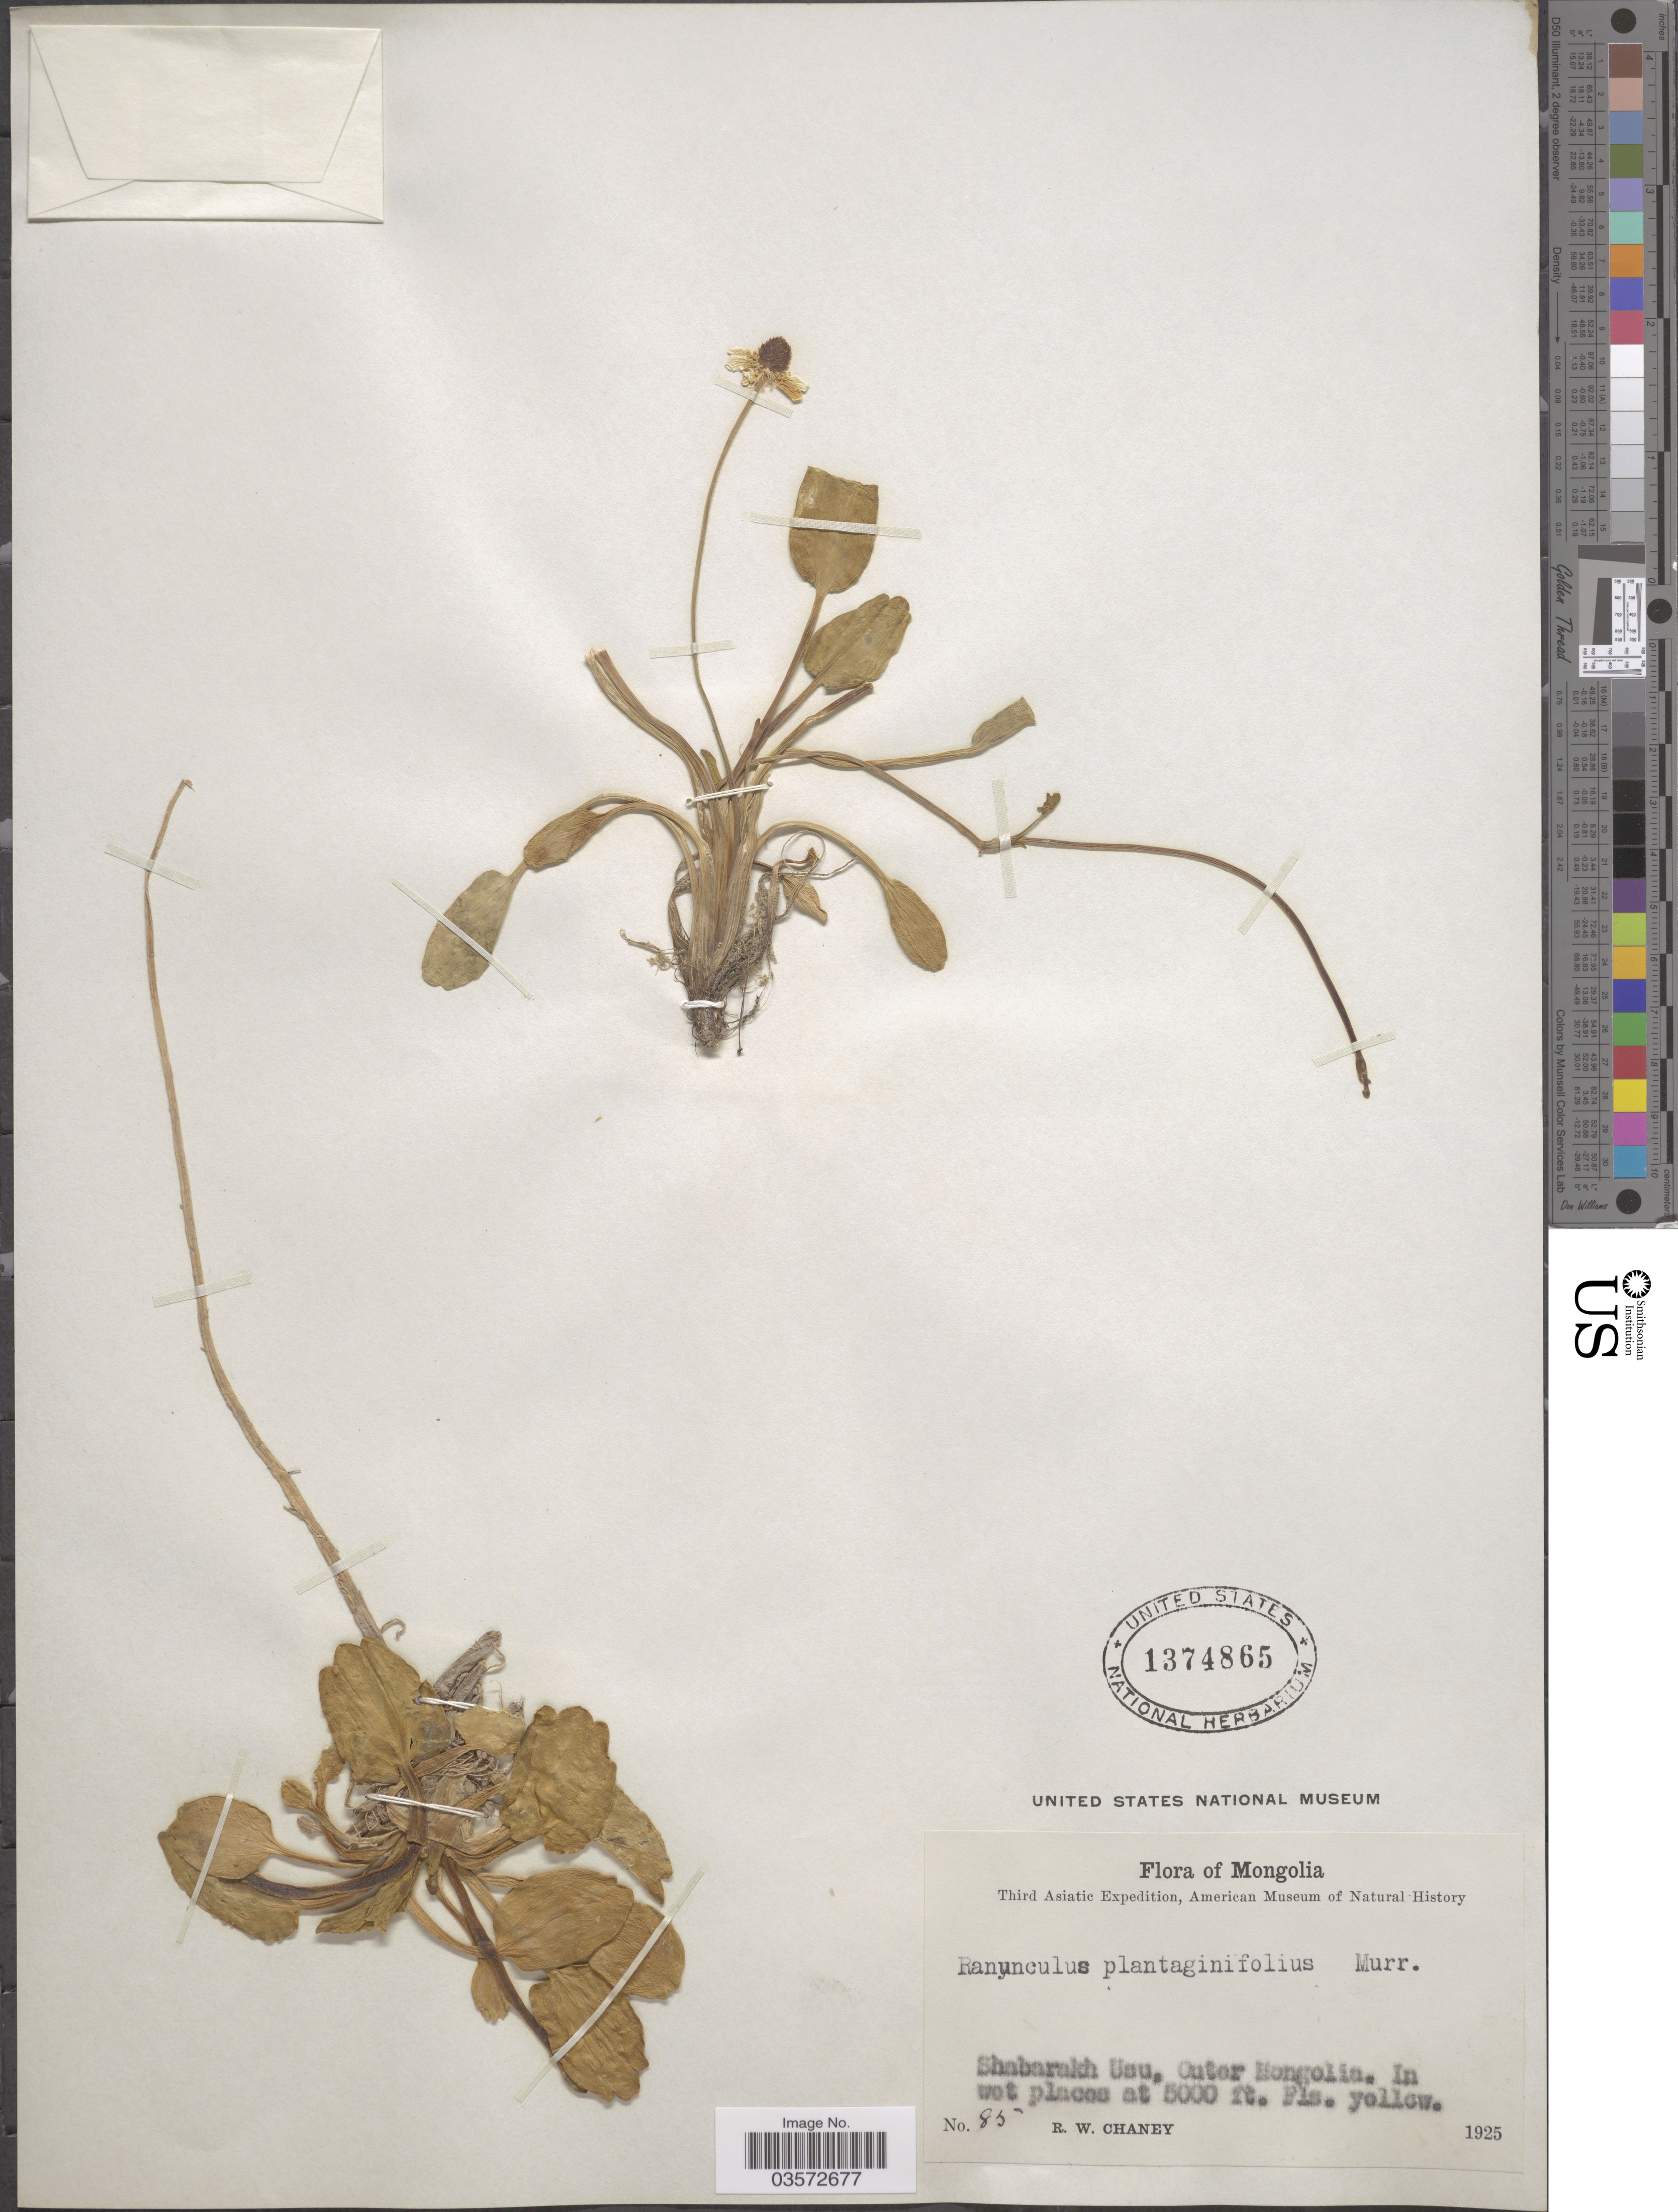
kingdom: Plantae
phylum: Tracheophyta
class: Magnoliopsida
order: Ranunculales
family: Ranunculaceae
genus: Ranunculus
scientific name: Ranunculus plantaginifolius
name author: Murray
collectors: R. Chaney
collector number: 85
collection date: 1925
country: Mongolia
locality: Shabarakh Usu, Outer Mongolia.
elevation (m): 1524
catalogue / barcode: US 1374865